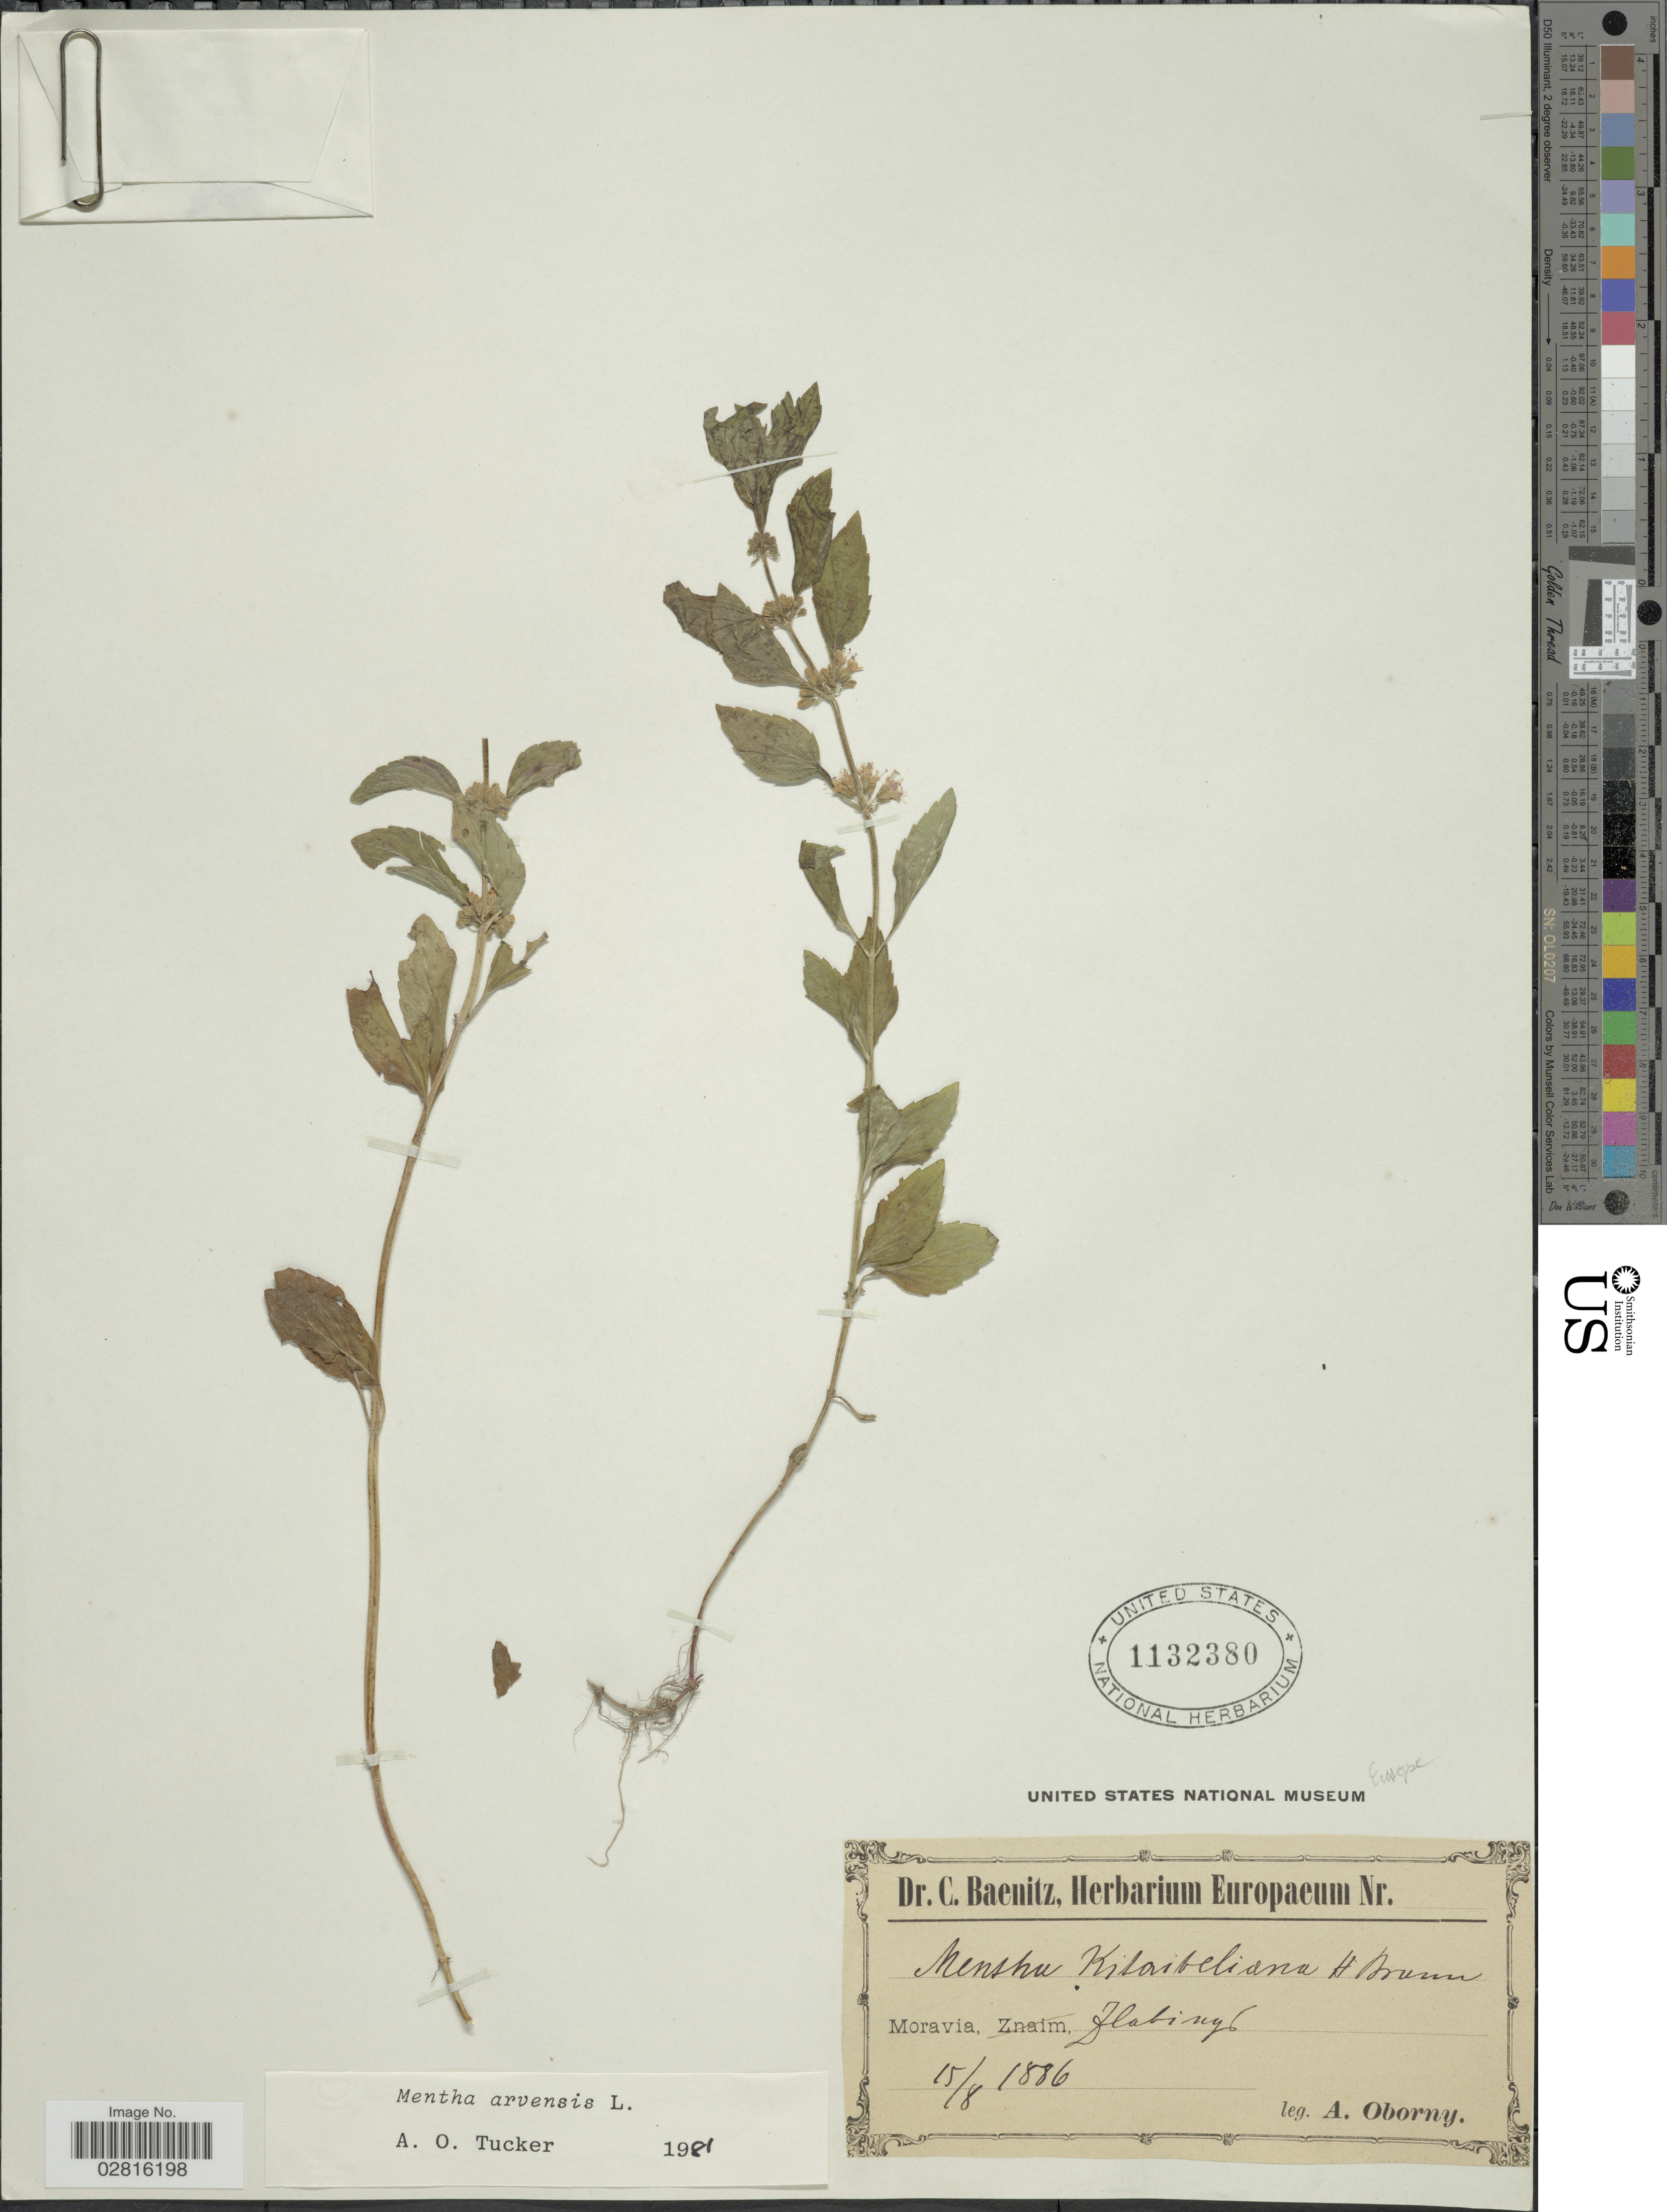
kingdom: Plantae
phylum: Tracheophyta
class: Magnoliopsida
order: Lamiales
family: Lamiaceae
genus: Mentha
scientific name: Mentha arvensis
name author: L.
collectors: A. Oborny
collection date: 1886-08-15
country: Czechia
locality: Moravia, Dlating [interpreted]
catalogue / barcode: US 1132380